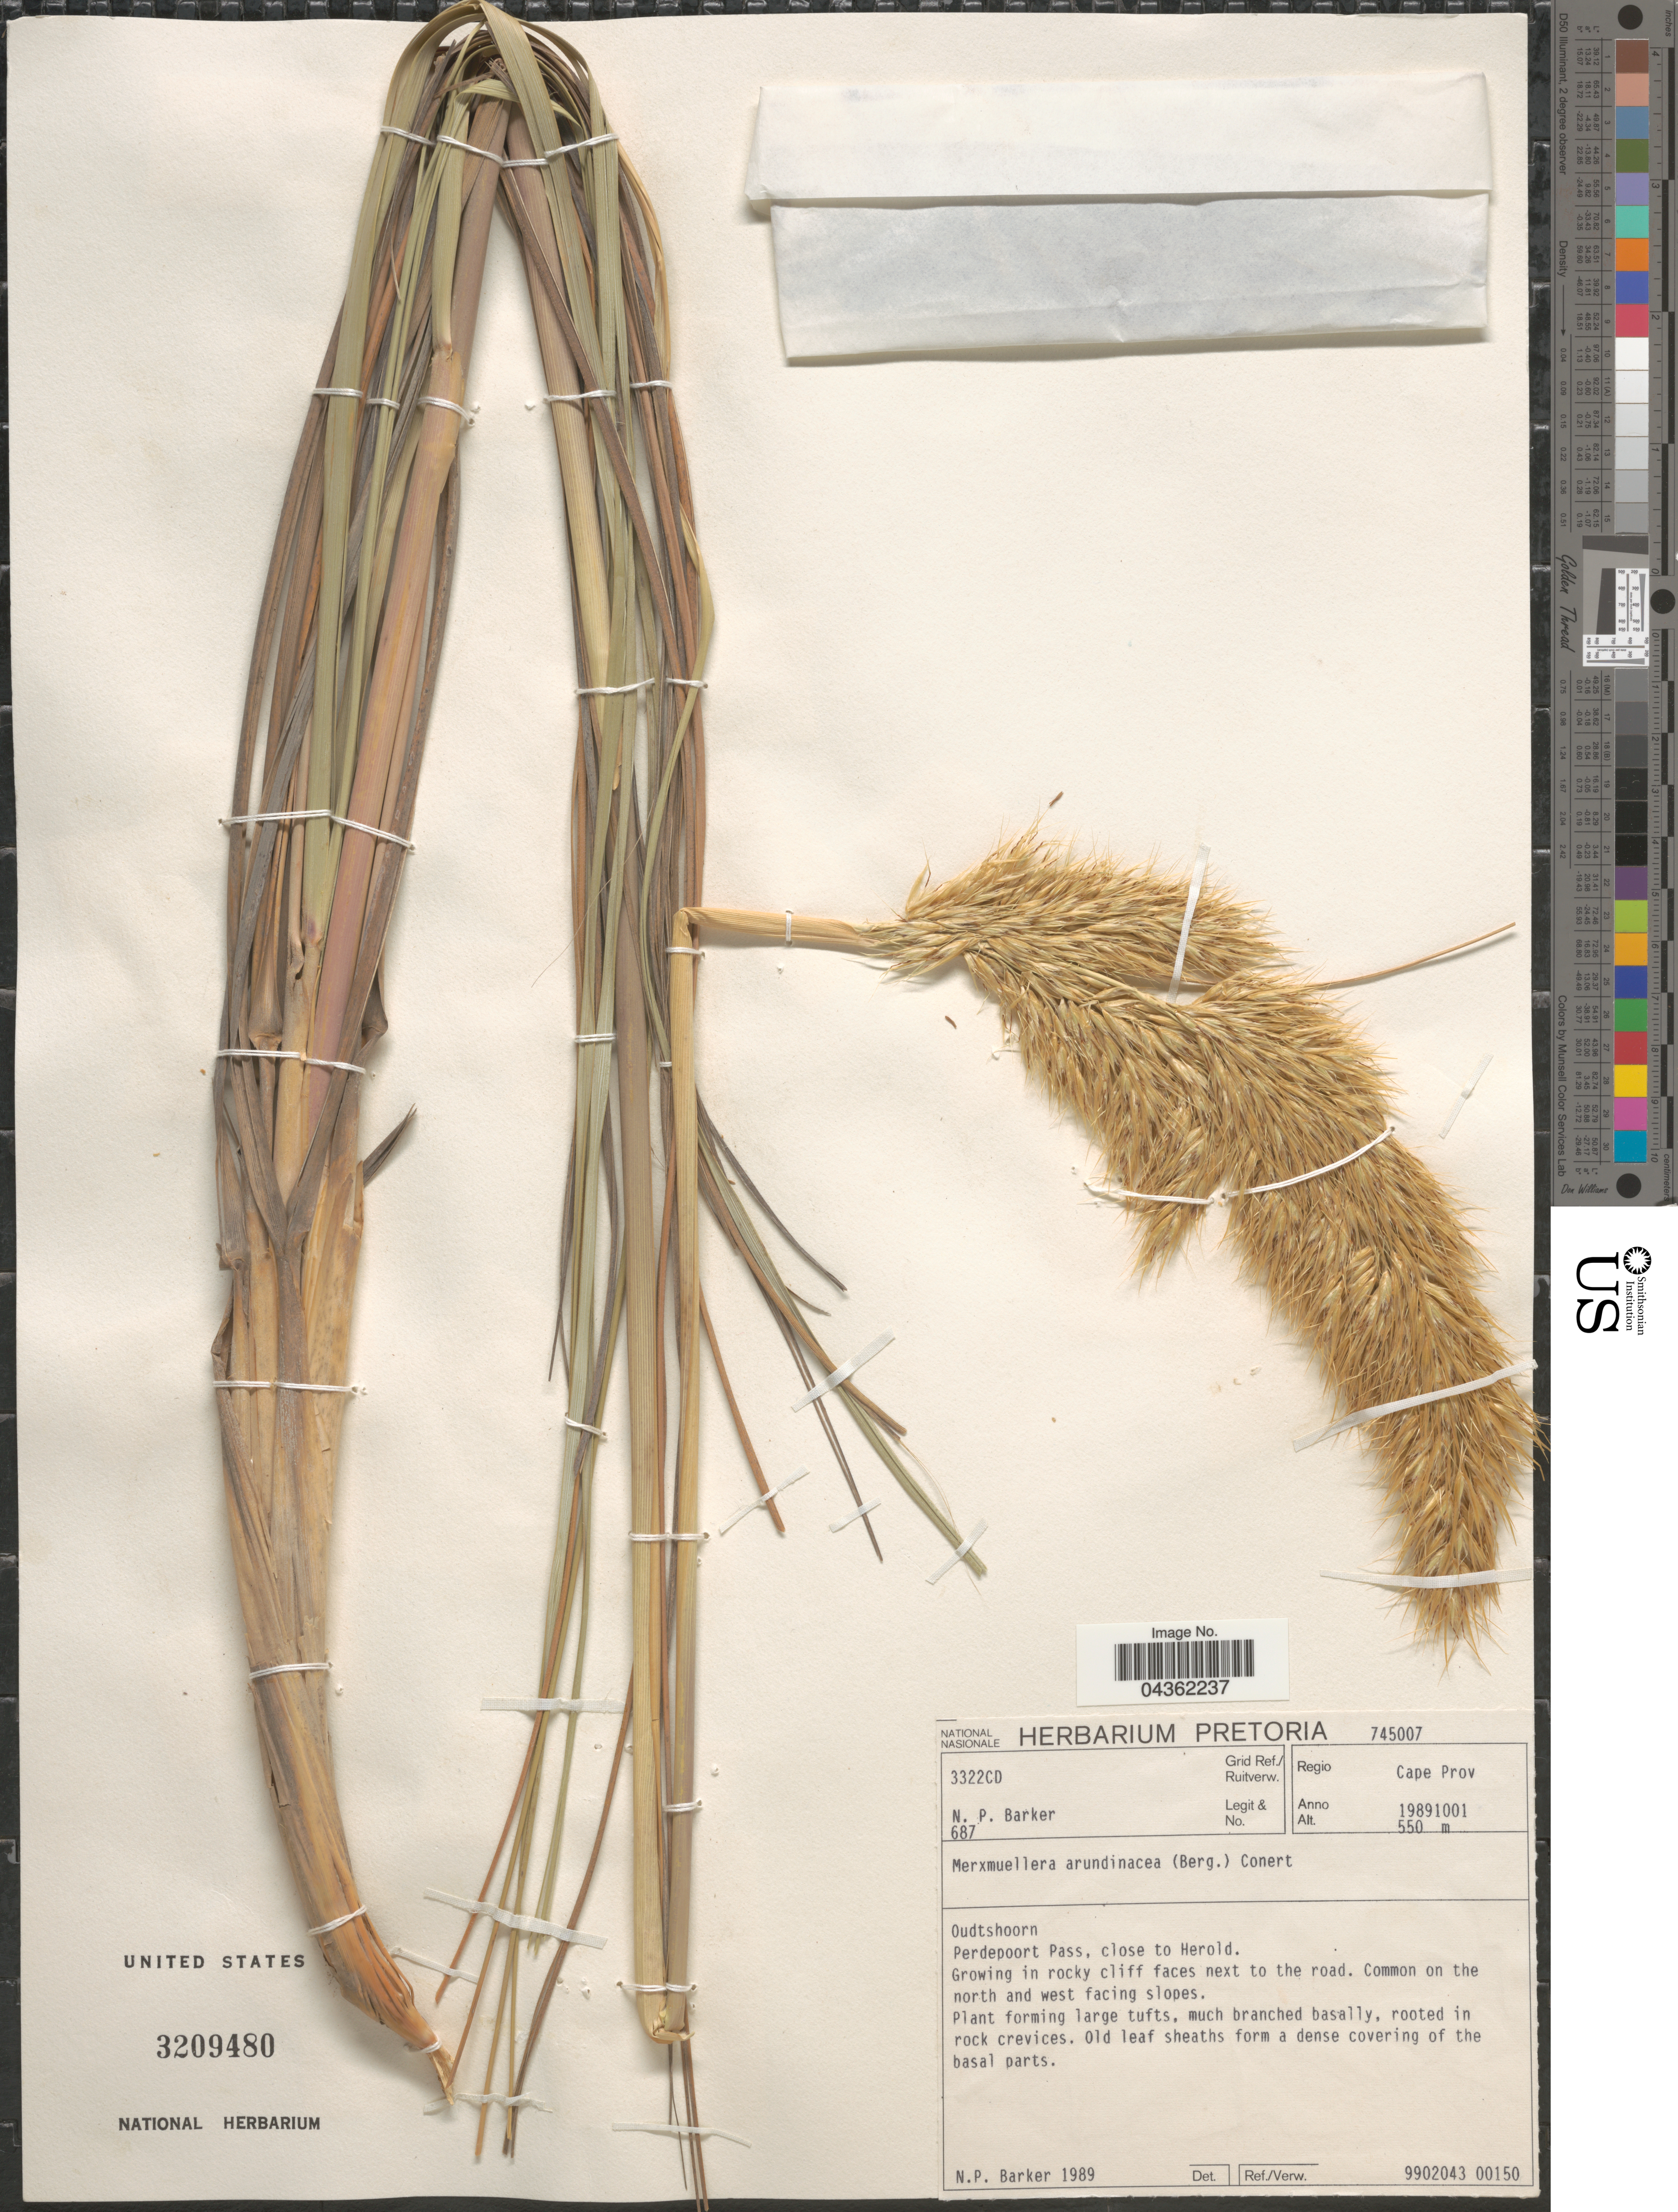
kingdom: Plantae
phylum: Tracheophyta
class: Liliopsida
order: Poales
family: Poaceae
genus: Capeochloa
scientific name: Capeochloa arundinacea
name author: (P.J. Bergius) N.P. Barker & H.P. Linder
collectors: N. P. Barker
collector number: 687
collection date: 1989-10-01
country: South Africa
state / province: Western Cape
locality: Grid Ref./Ruitverw. 3322CD. Regio Cape Prov. Oudtshoorn. Perdepoort Pass, close to Herold. In rocky cliff faces next to the road. Common on the north and west facing slopes.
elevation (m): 550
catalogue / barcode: US 3209480